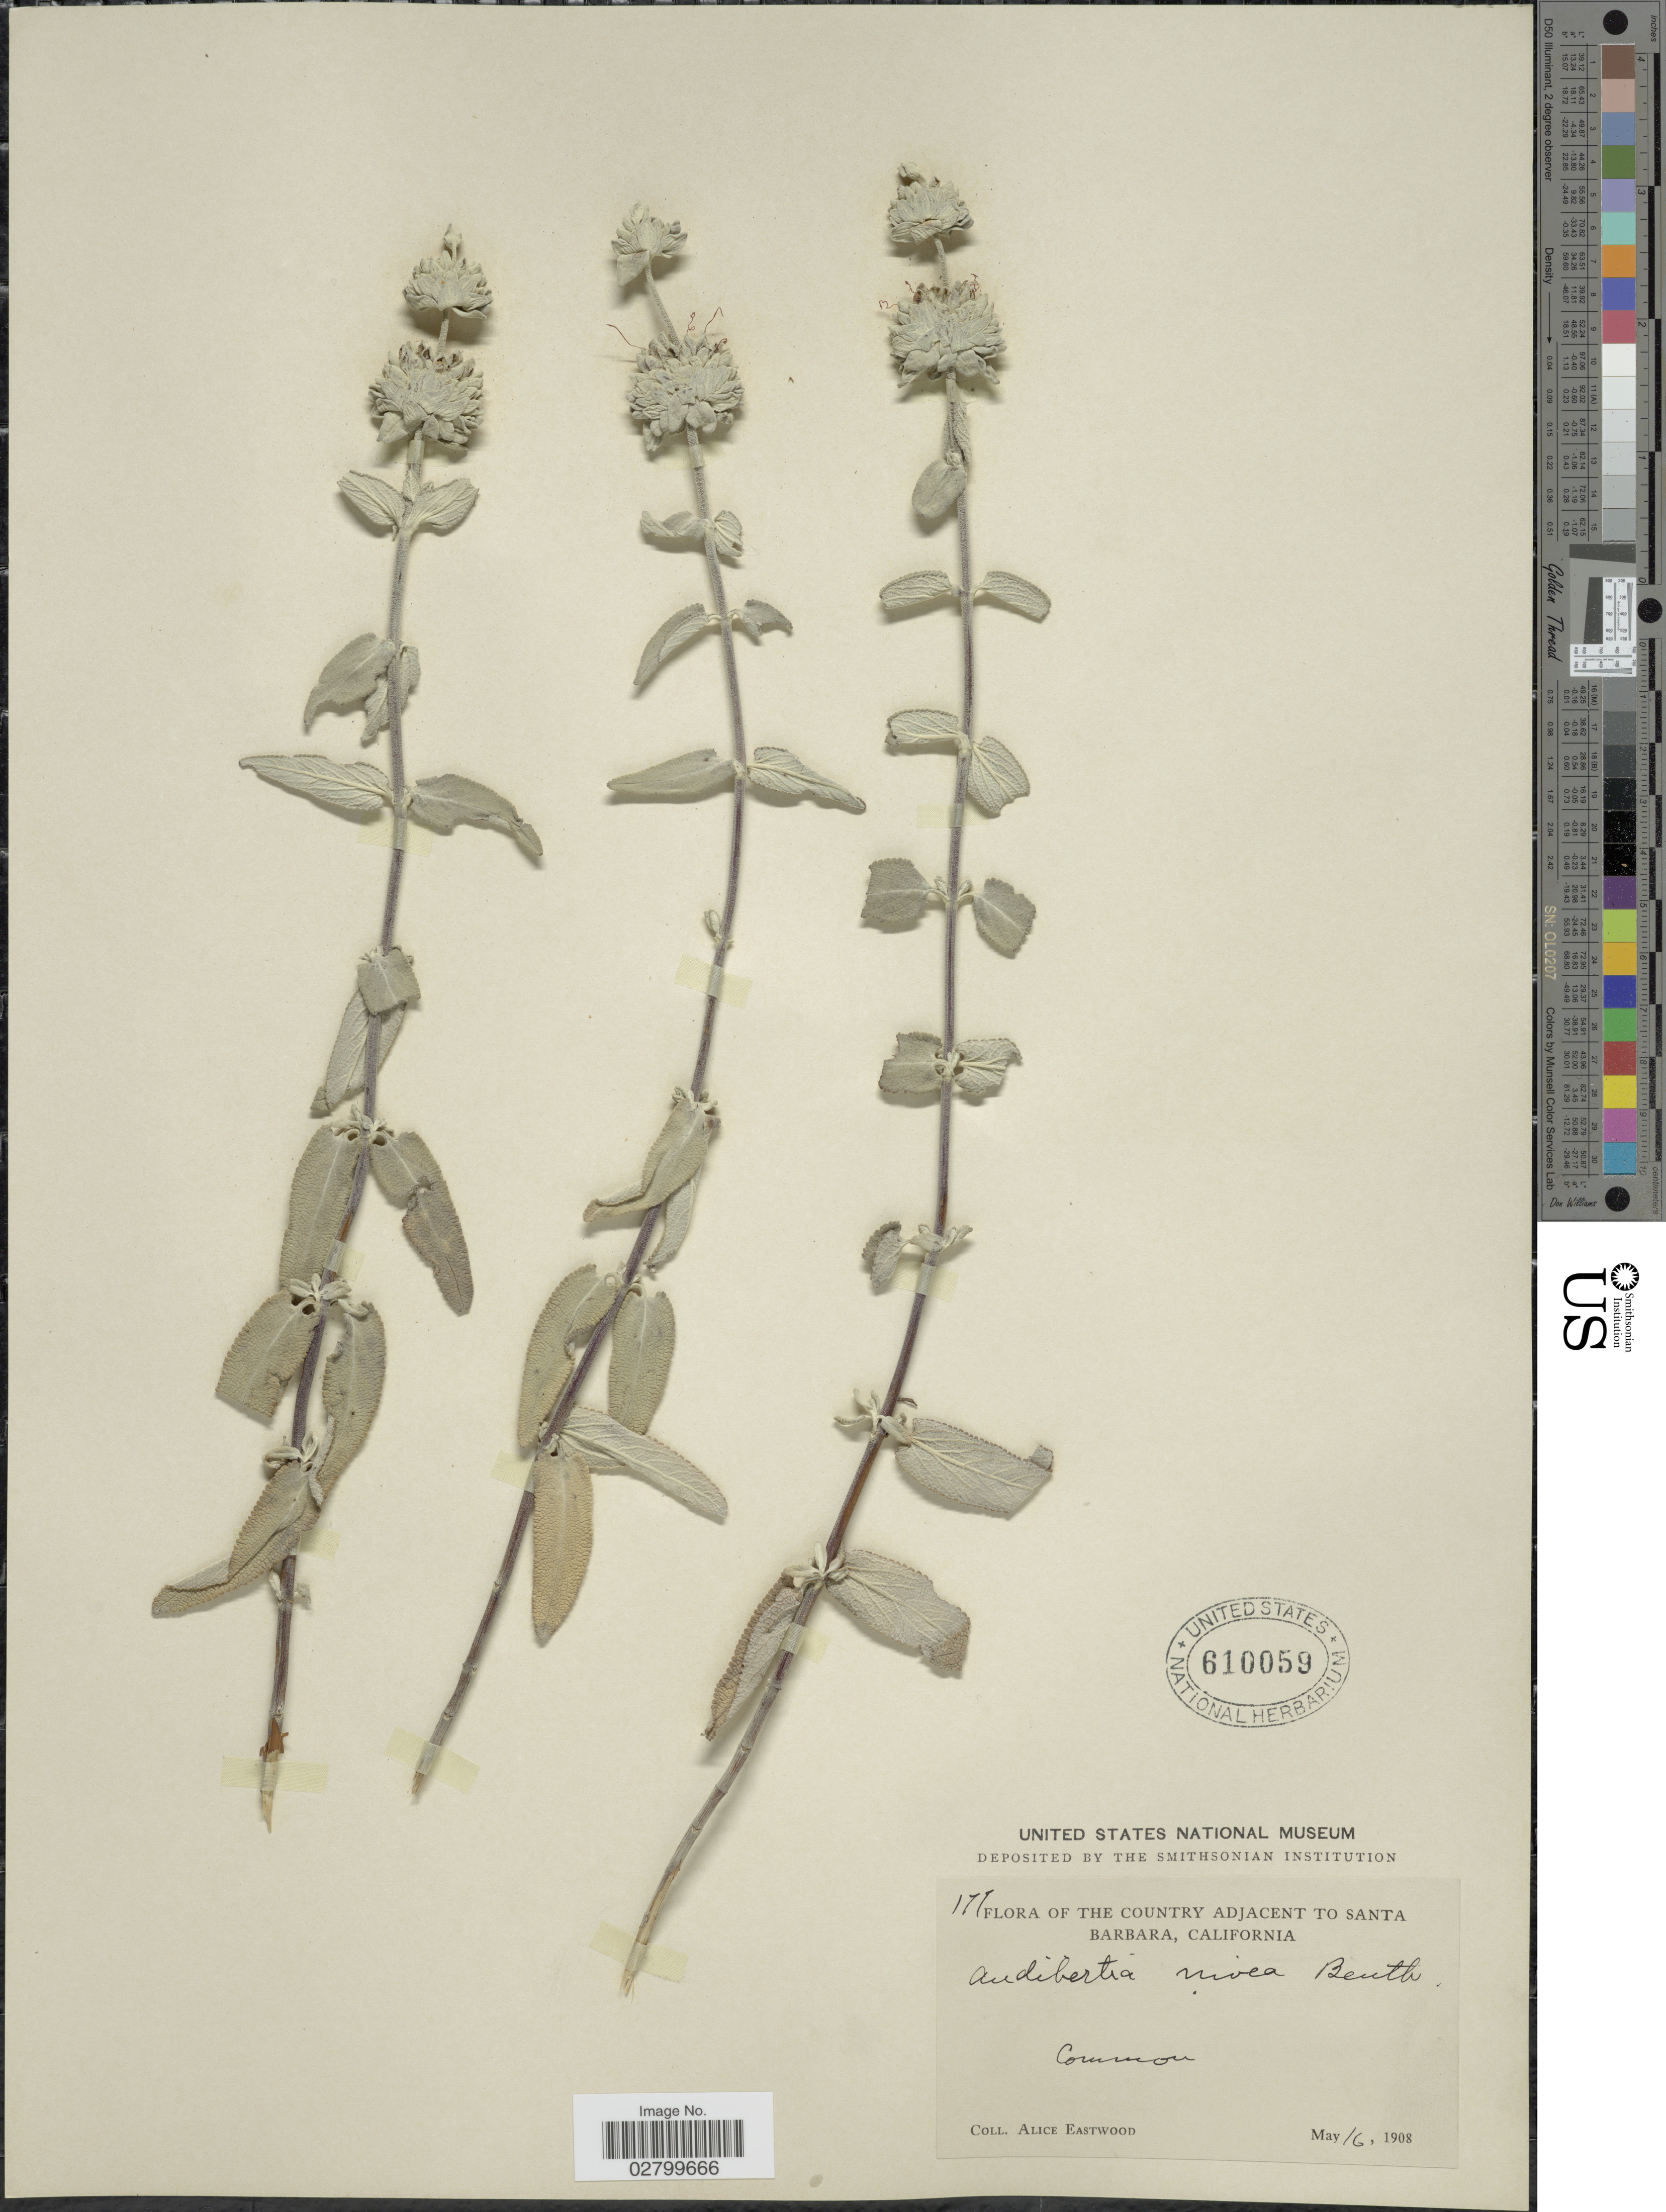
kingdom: Plantae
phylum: Tracheophyta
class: Magnoliopsida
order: Lamiales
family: Lamiaceae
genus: Salvia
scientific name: Salvia leucophylla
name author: Greene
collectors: A. Eastwood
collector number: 177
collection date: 1908-05-16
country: United States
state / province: California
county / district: Santa Barbara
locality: Country adjacent to Santa Barbara, California. Common.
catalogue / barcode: US 610059